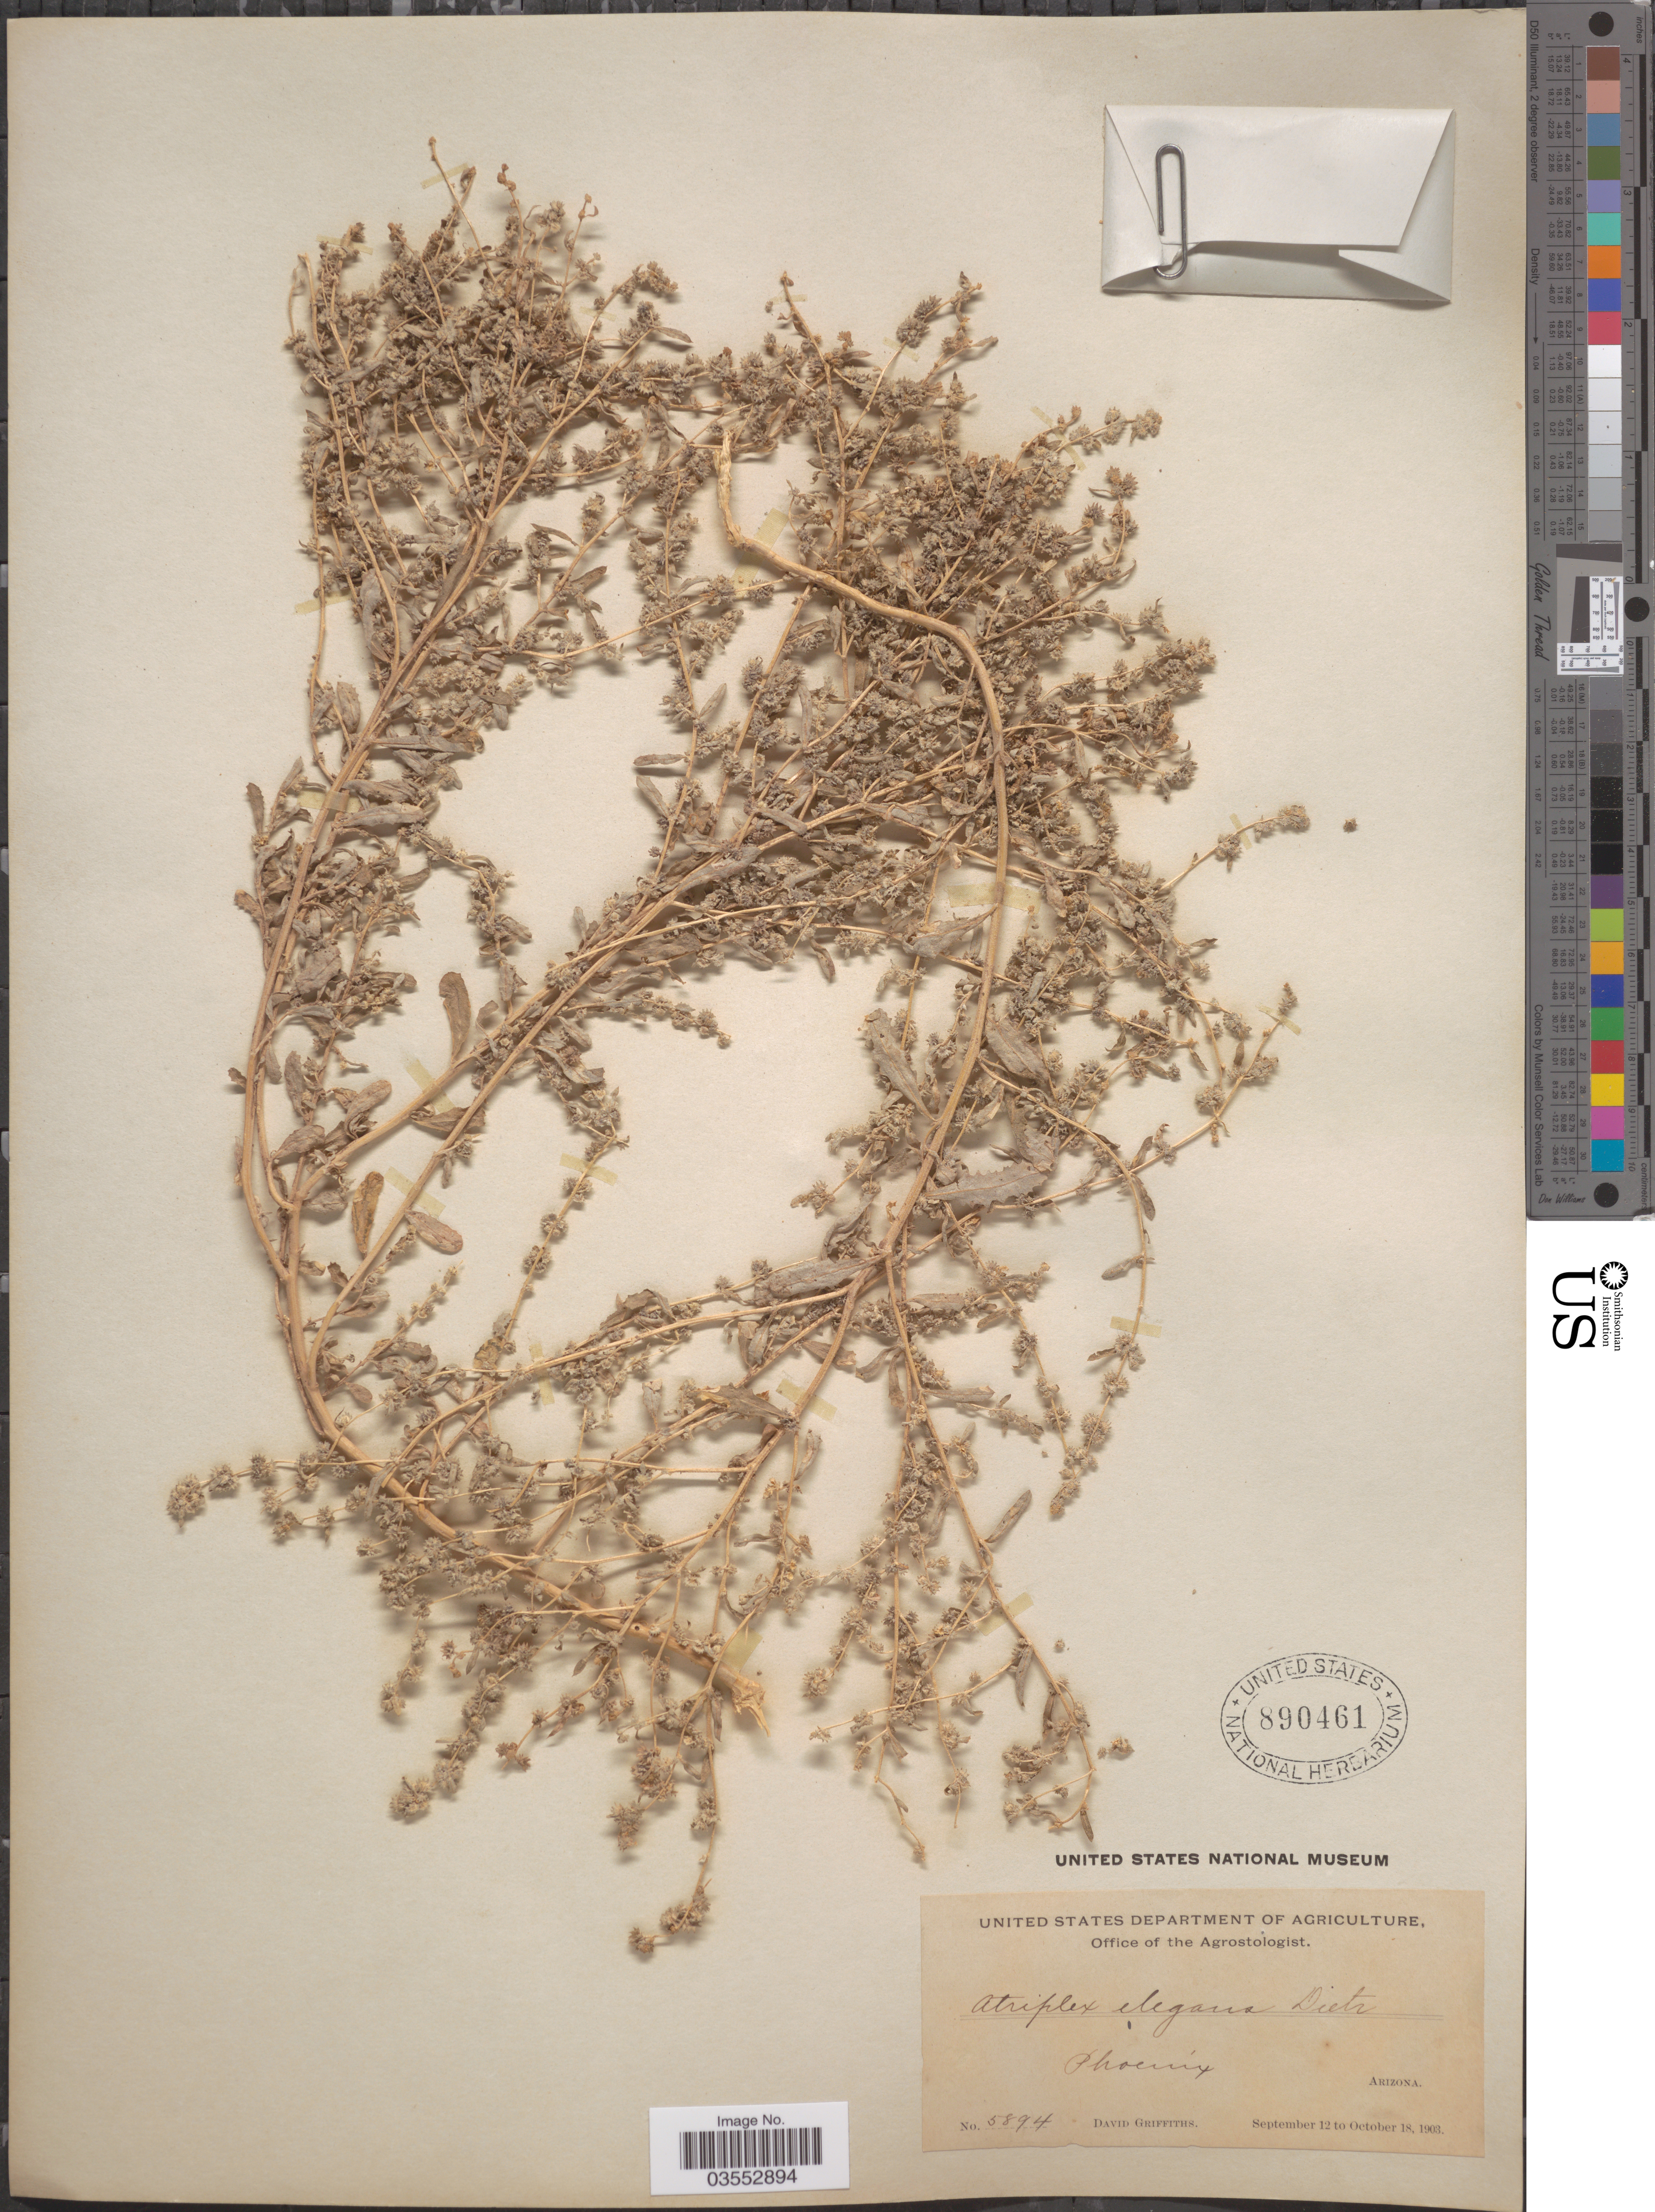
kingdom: Plantae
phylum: Tracheophyta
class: Magnoliopsida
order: Caryophyllales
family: Amaranthaceae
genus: Atriplex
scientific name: Atriplex thornberi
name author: (M.E. Jones) Standl.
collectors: D. Griffiths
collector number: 5894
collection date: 1903-09-12/1903-10-18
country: United States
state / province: Arizona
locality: Phoenix.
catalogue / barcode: US 890461